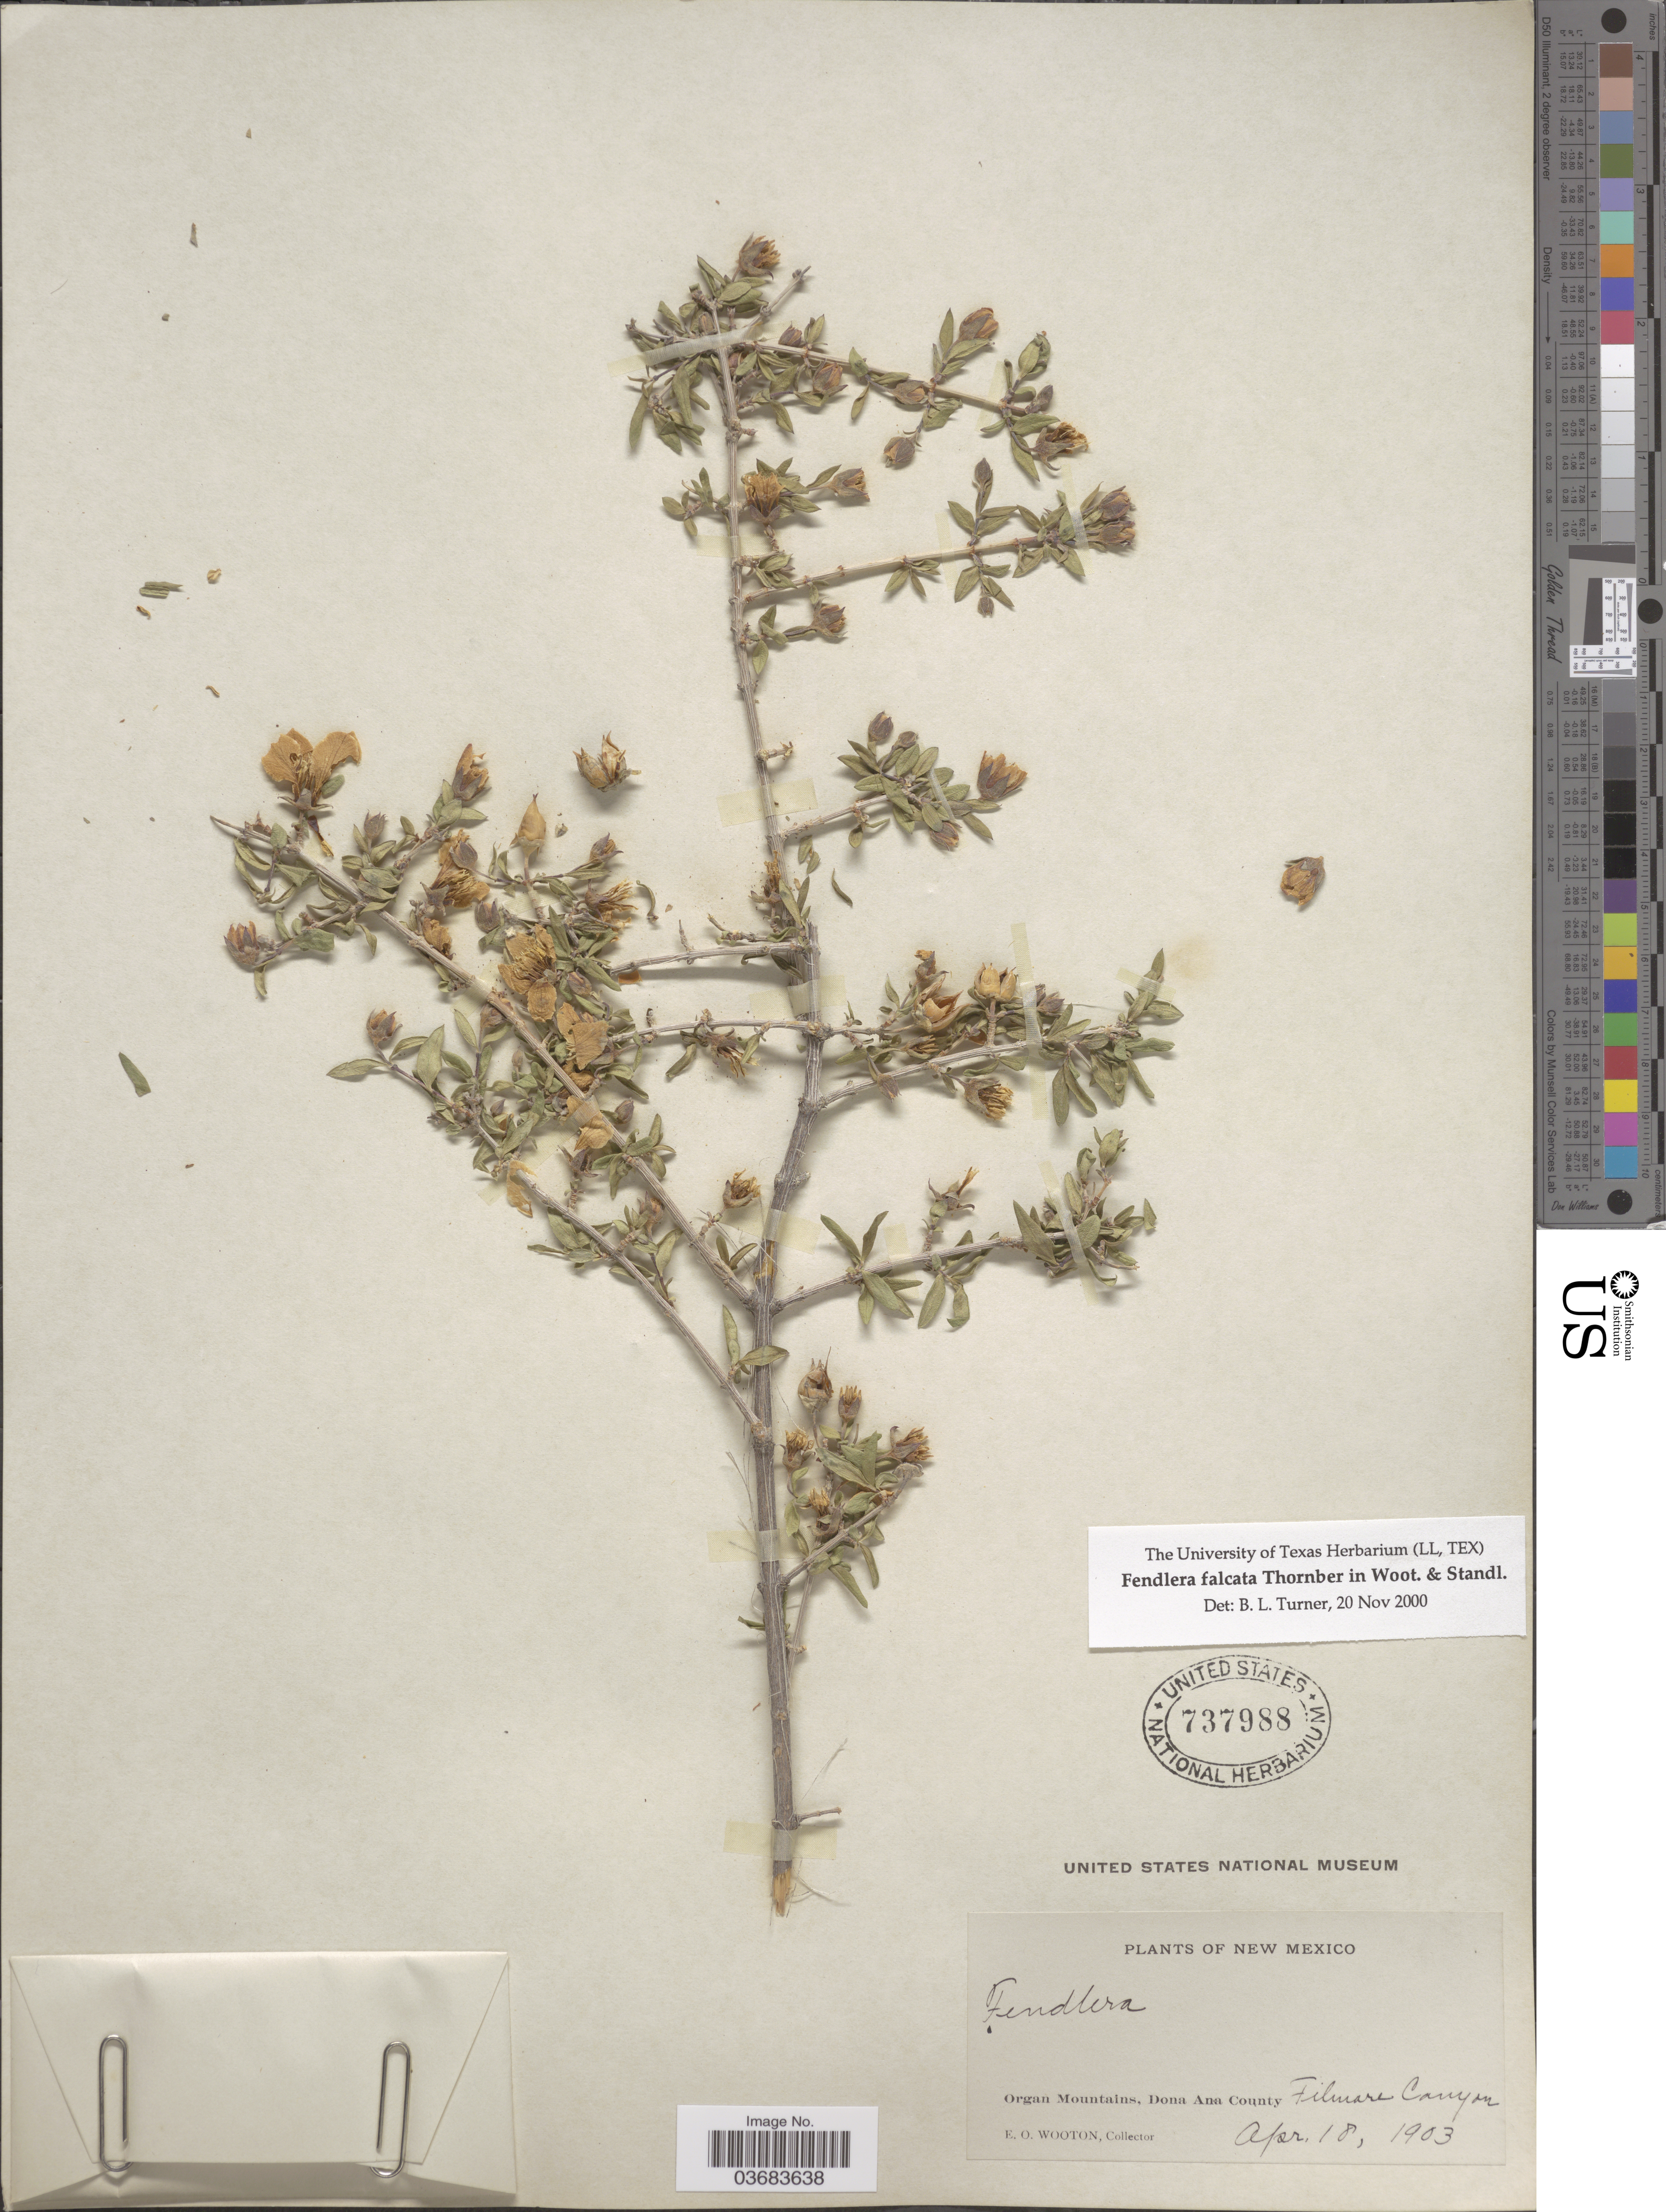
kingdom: Plantae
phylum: Tracheophyta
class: Magnoliopsida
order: Cornales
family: Hydrangeaceae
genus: Fendlera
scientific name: Fendlera rupicola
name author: Englem. & A. Gray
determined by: Strong, Mark T., (BOT), Smithsonian Institution - National Museum of Natural History (UNITED STATES)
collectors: E. O. Wooton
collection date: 1903-04-18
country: United States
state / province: New Mexico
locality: Organ Mountains, Dona Ana County. Filmore Canyon.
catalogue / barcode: US 737988